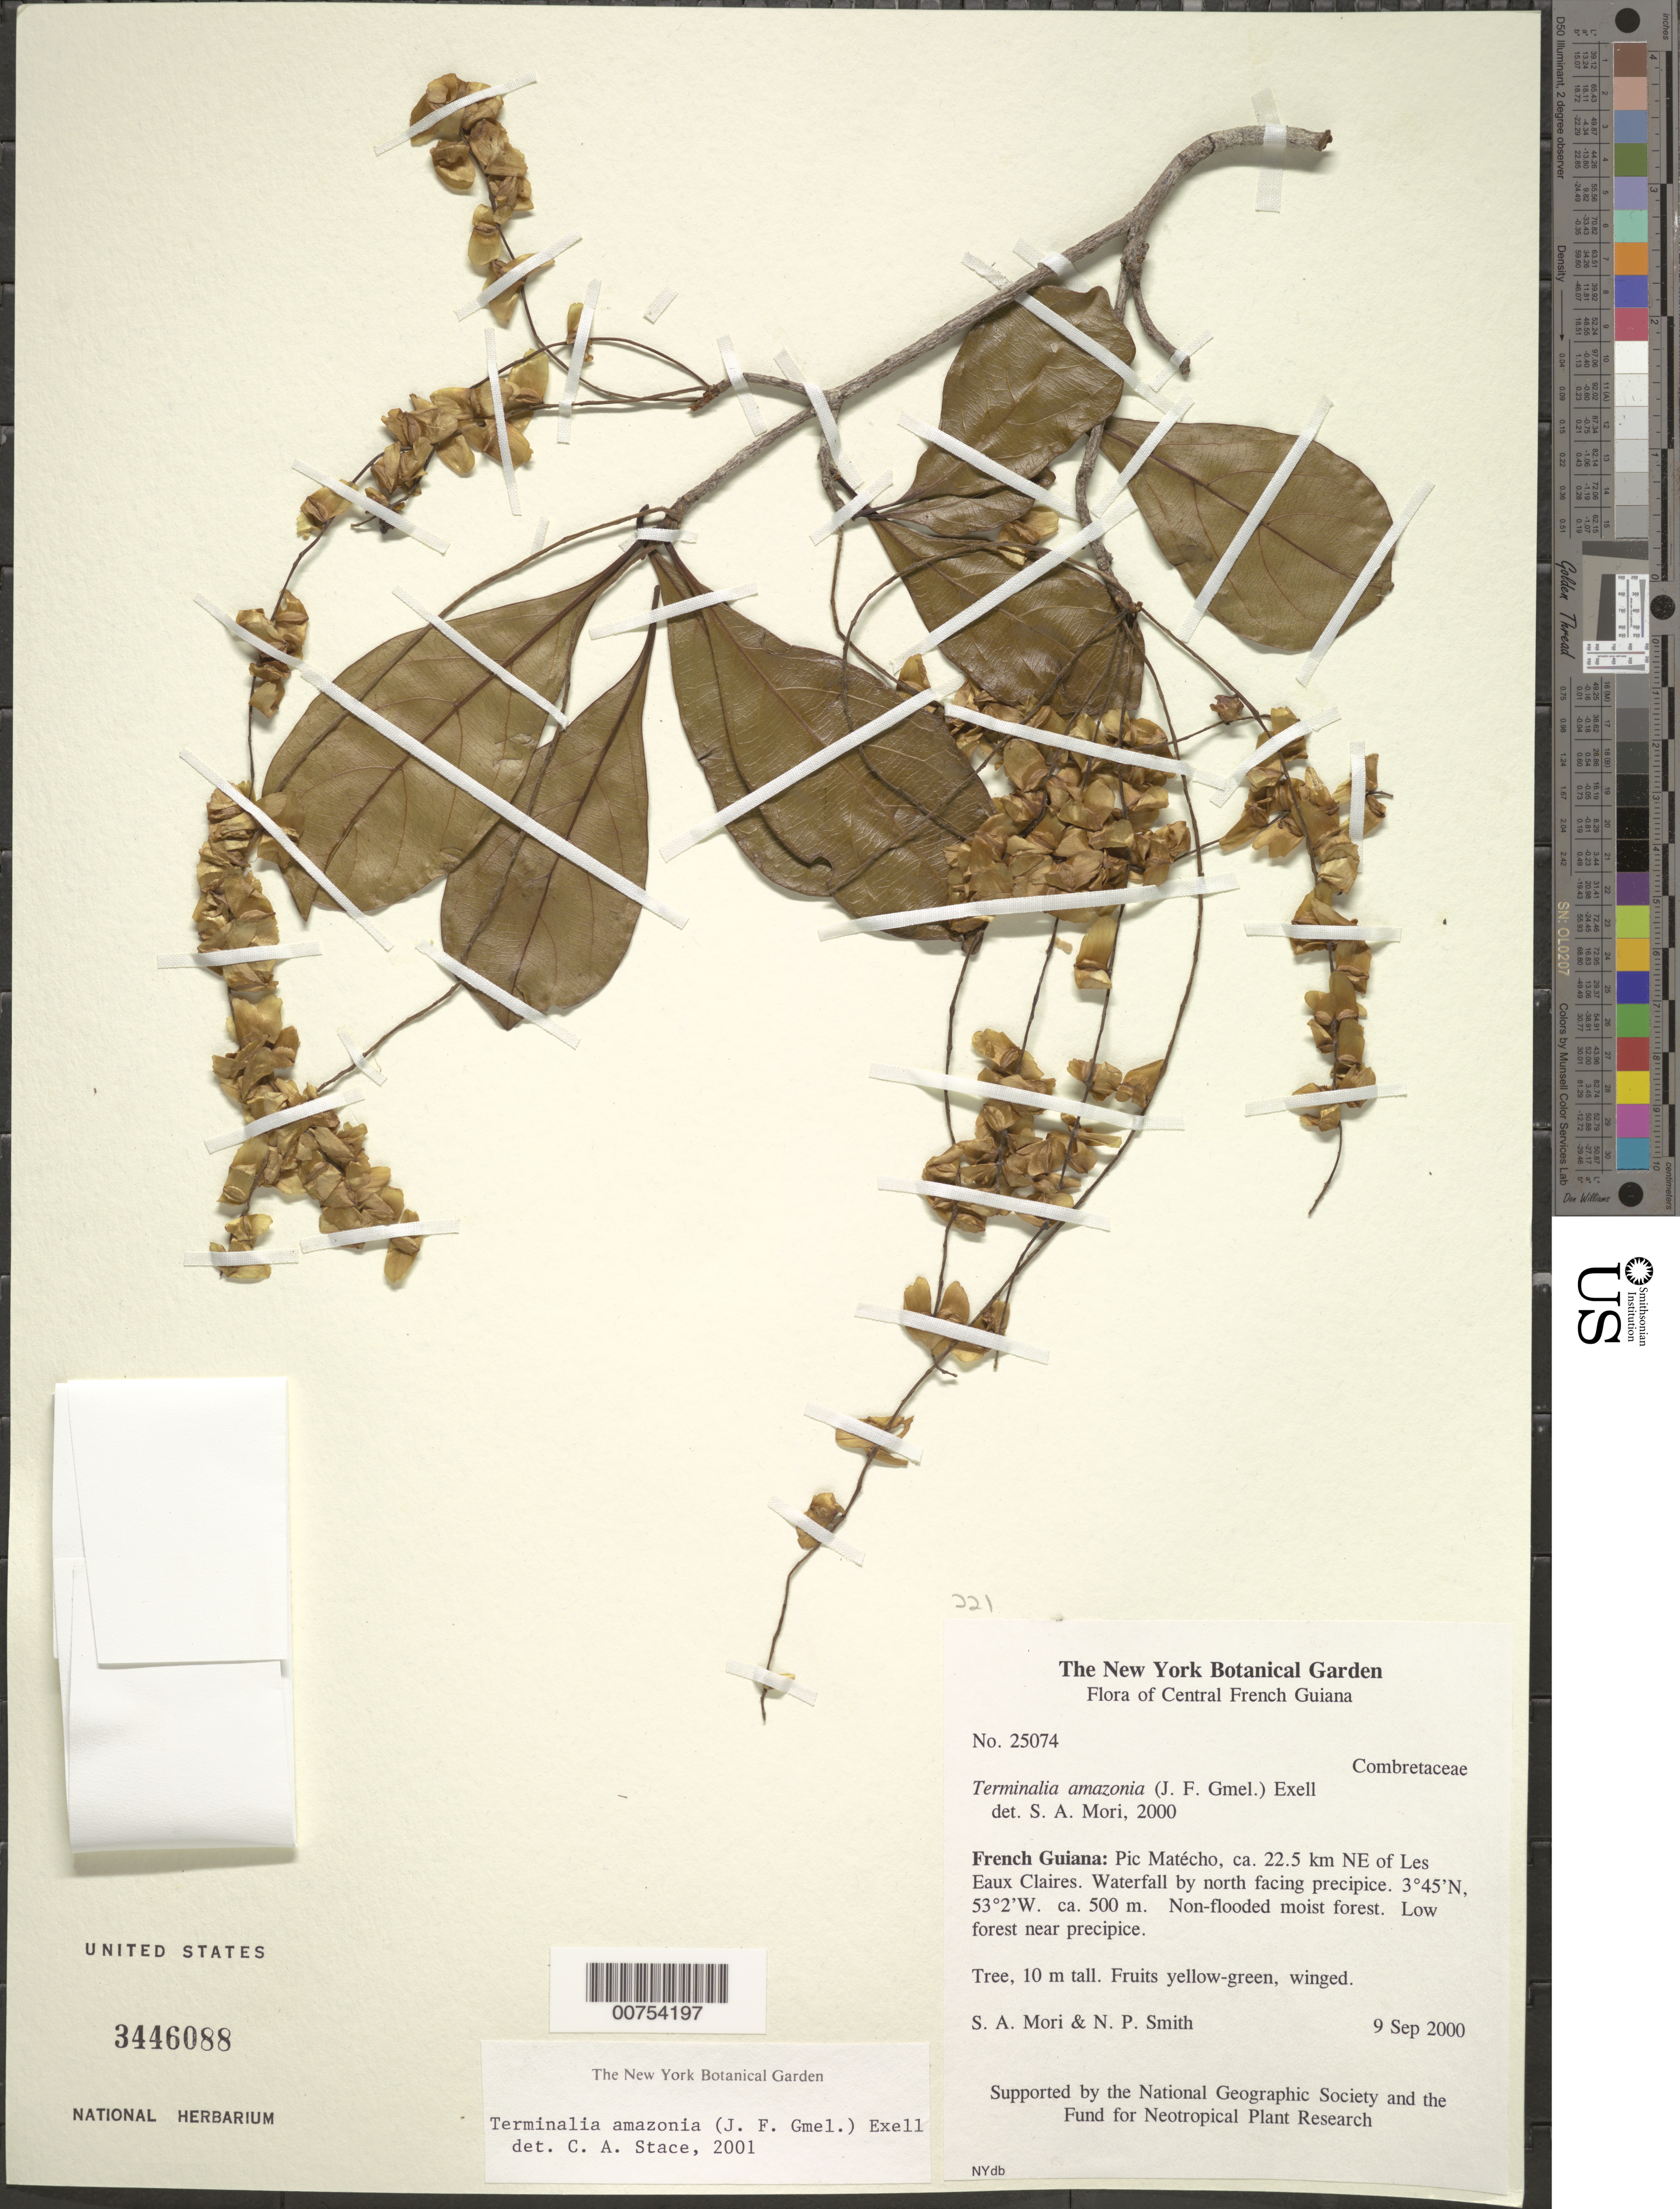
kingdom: Plantae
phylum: Tracheophyta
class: Magnoliopsida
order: Myrtales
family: Combretaceae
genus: Terminalia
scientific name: Terminalia amazonia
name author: (J.F. Gmel.) Exell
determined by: Stace, C. A.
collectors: S. Mori & N. Smith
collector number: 25074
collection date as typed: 9-Sep-00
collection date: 2000-09-09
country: French Guiana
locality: Pic Matécho, ca 22.5 km NE of Les Eaux Claires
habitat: Non-flooded moist forest; low forest near precipice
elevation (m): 500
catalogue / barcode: US 3446088